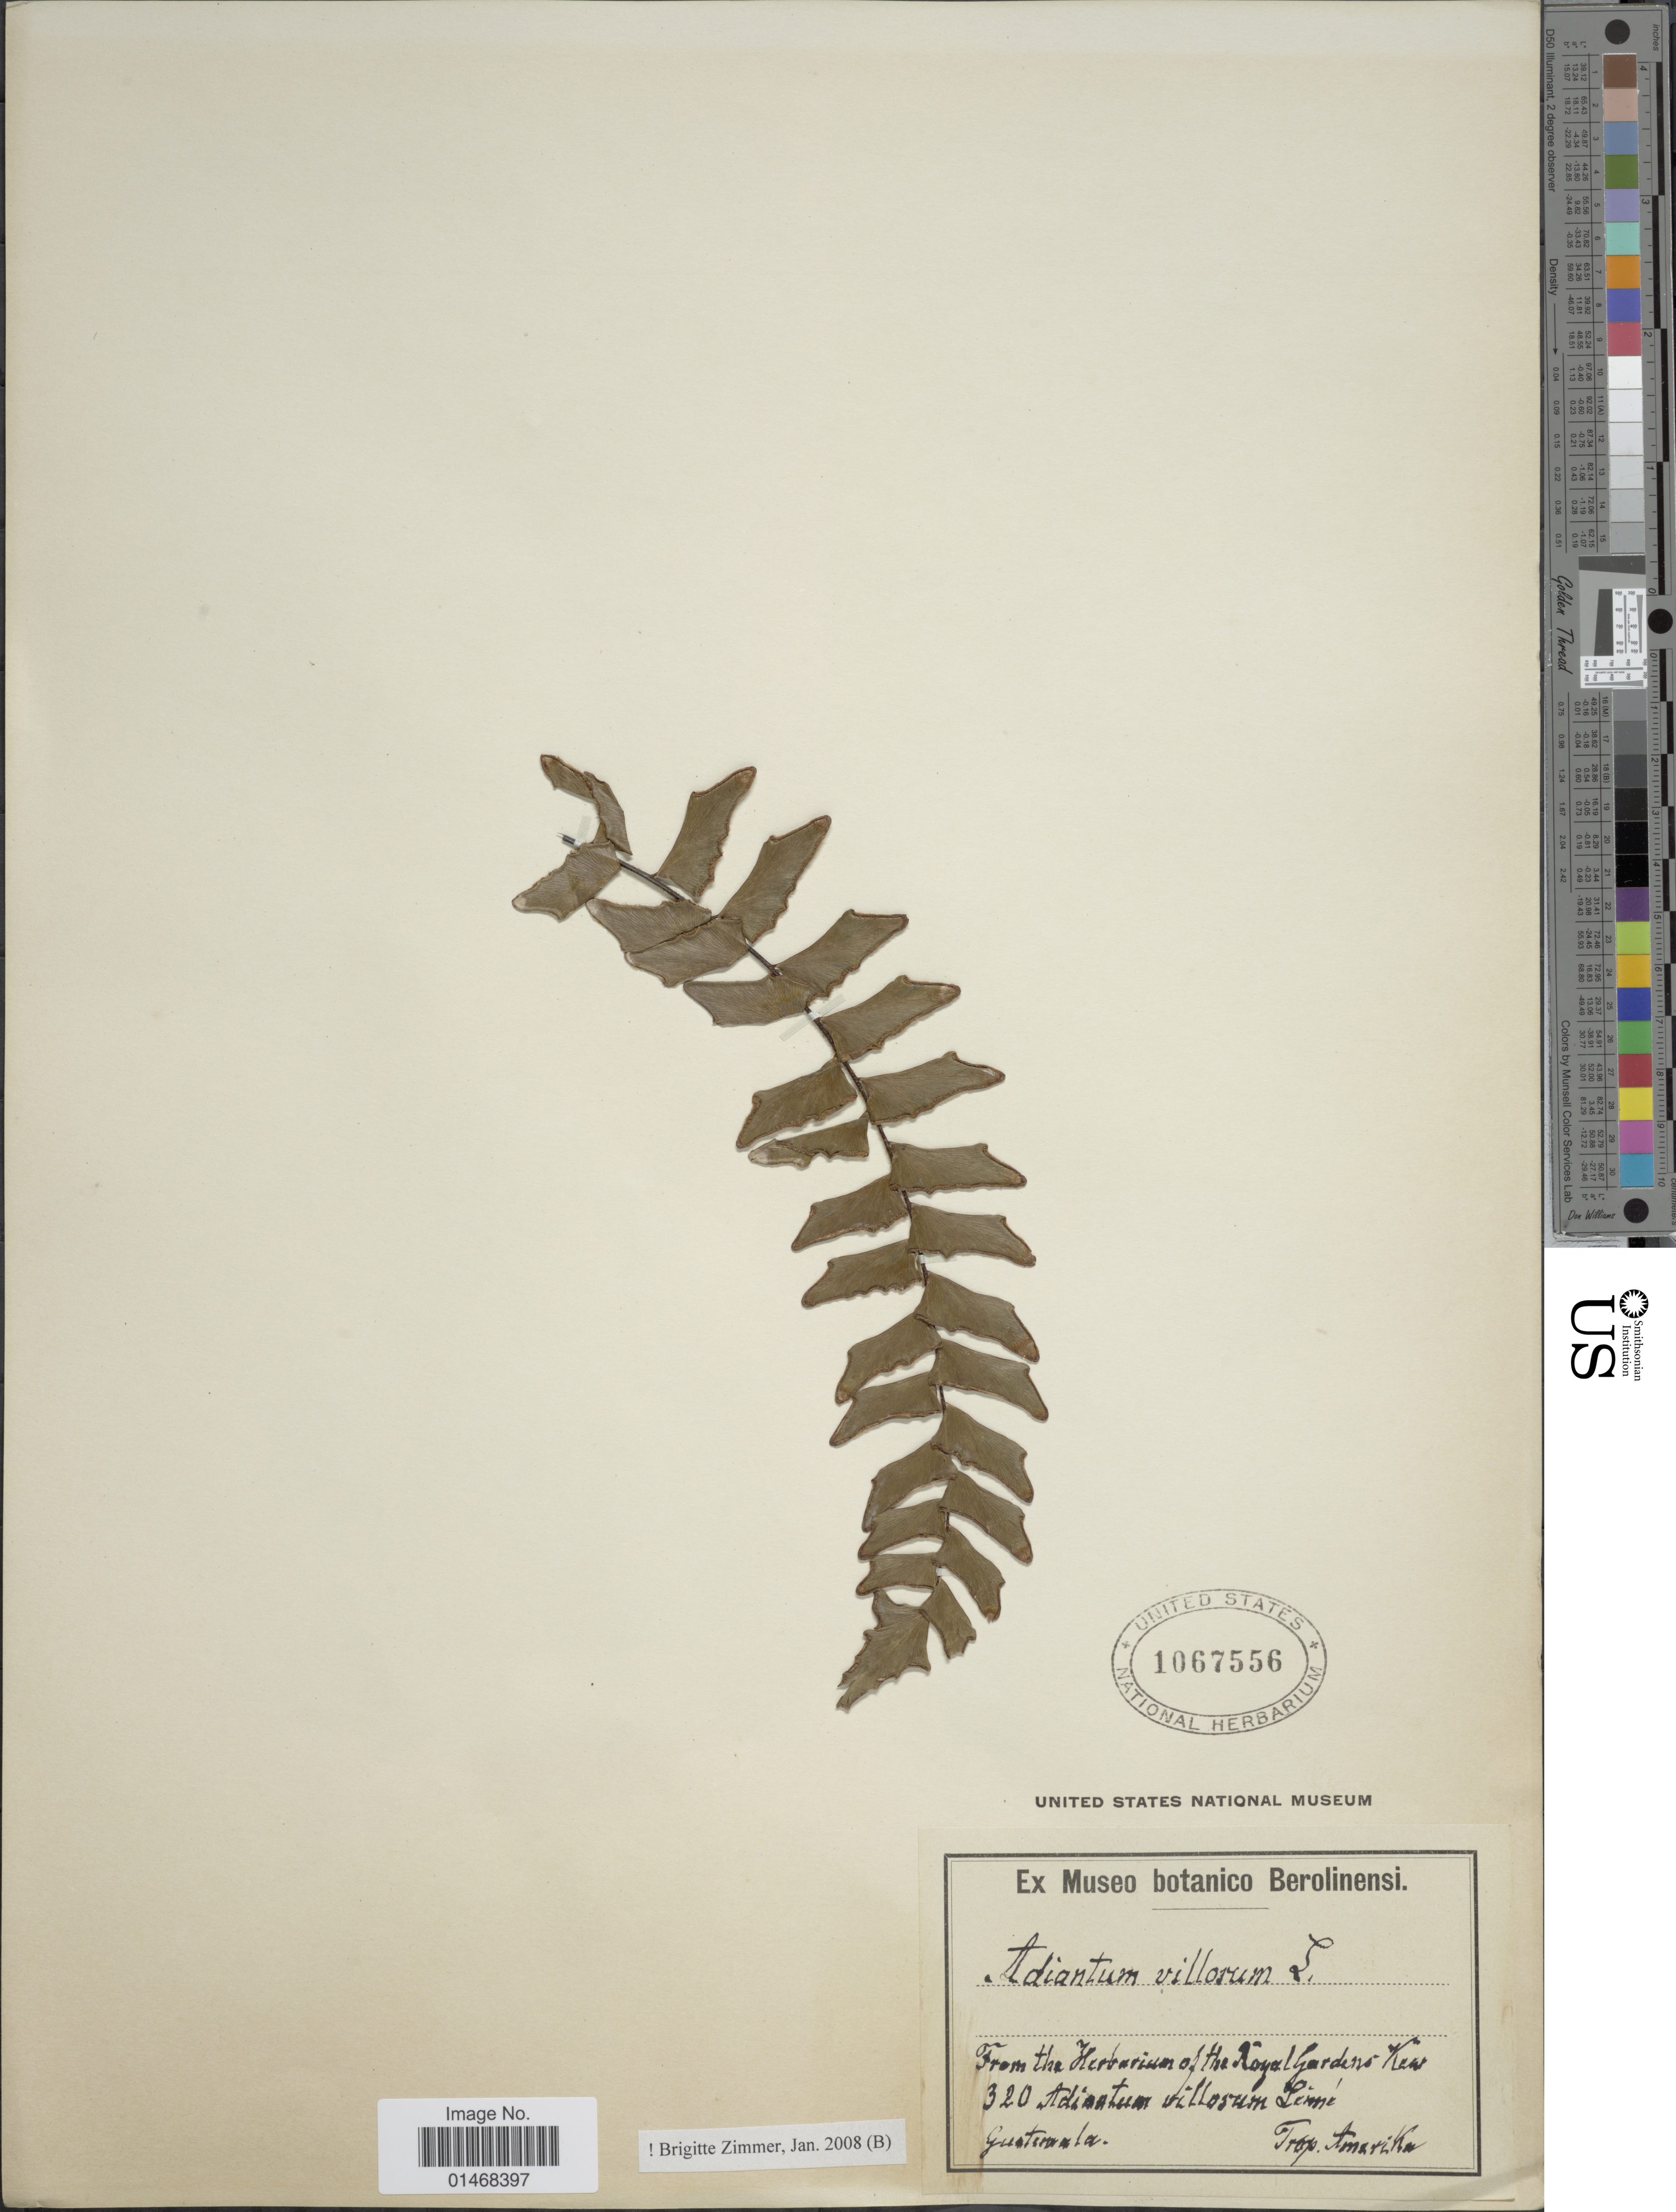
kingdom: Plantae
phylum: Tracheophyta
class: Polypodiopsida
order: Polypodiales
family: Pteridaceae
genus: Adiantum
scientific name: Adiantum villosum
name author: L.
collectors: ex herb. Kew Royal Gardens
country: Guatemala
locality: Trop Amerika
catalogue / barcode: US 1067556